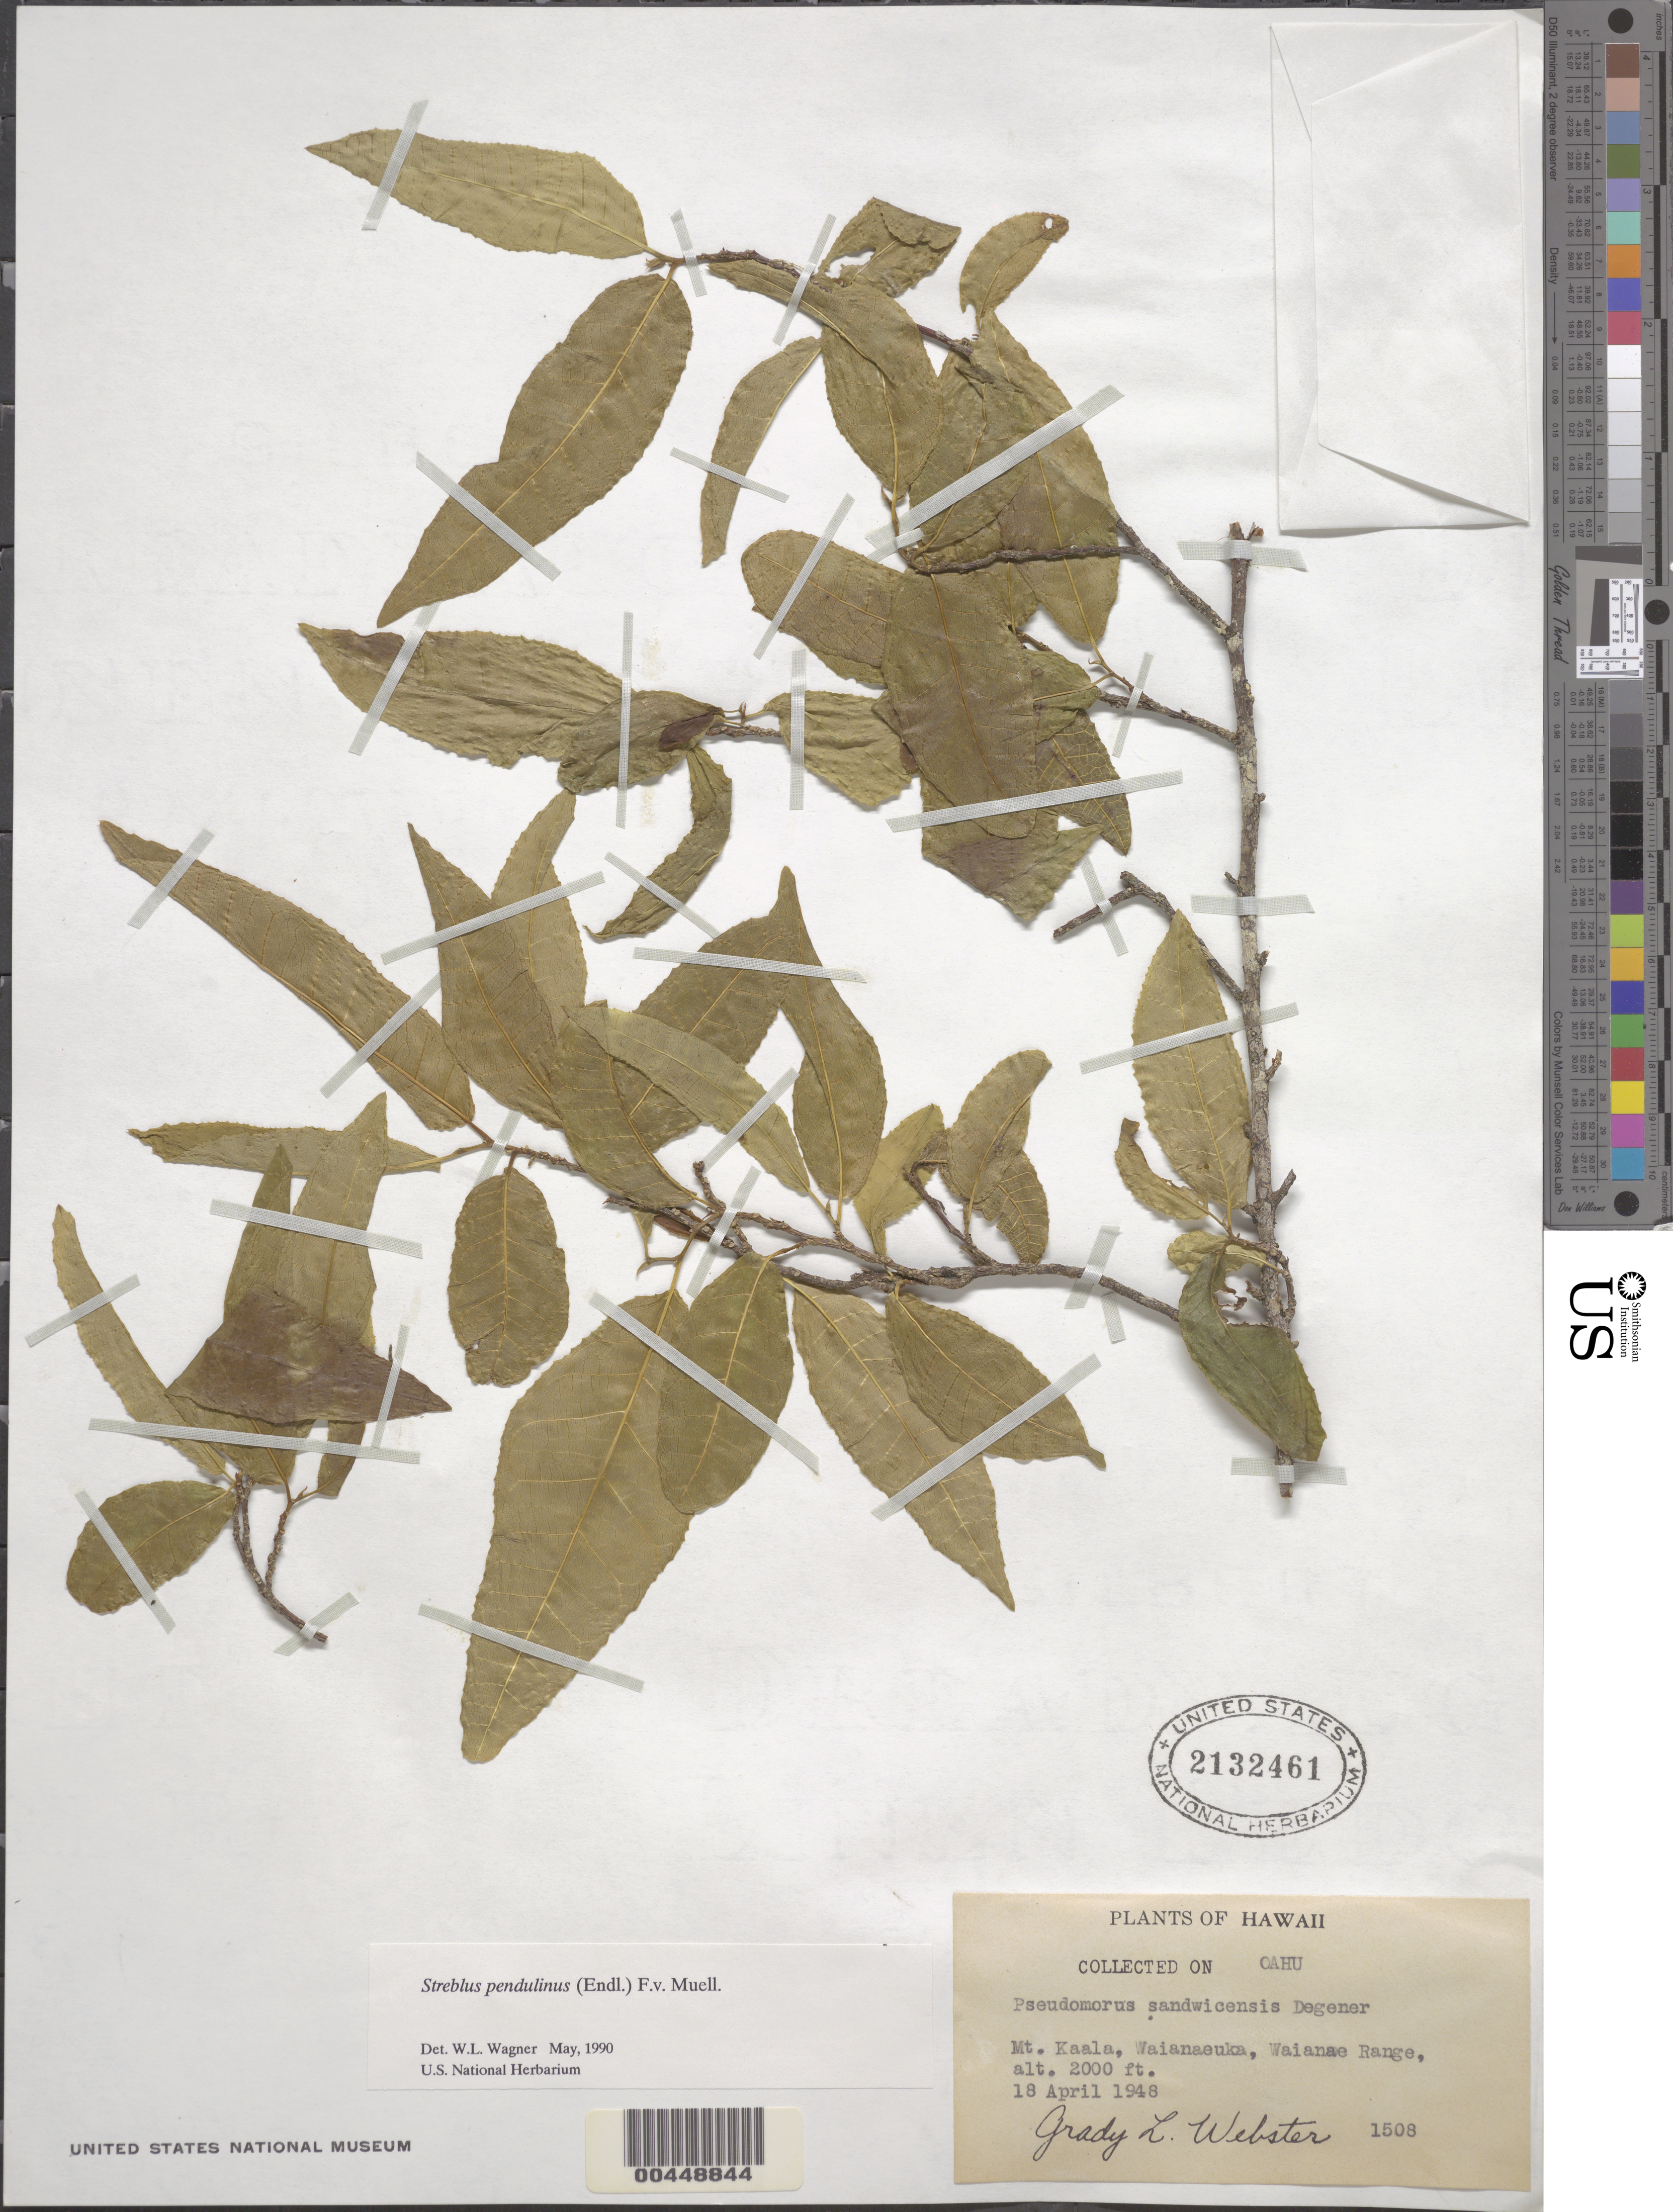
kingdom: Plantae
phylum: Tracheophyta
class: Magnoliopsida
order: Rosales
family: Moraceae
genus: Paratrophis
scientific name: Paratrophis pendulina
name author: (Endl.) E. M. Gardner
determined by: Wagner, W. L., (BOT), Smithsonian Institution - National Museum of Natural History (UNITED STATES)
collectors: G. L. Webster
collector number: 1508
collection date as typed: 18 Apr 1948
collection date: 1948-04-18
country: United States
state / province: Hawaii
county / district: Honolulu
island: Oahu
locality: Mt. Kaala, Waianaeuka, Waianae Range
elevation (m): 610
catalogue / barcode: US 2132461